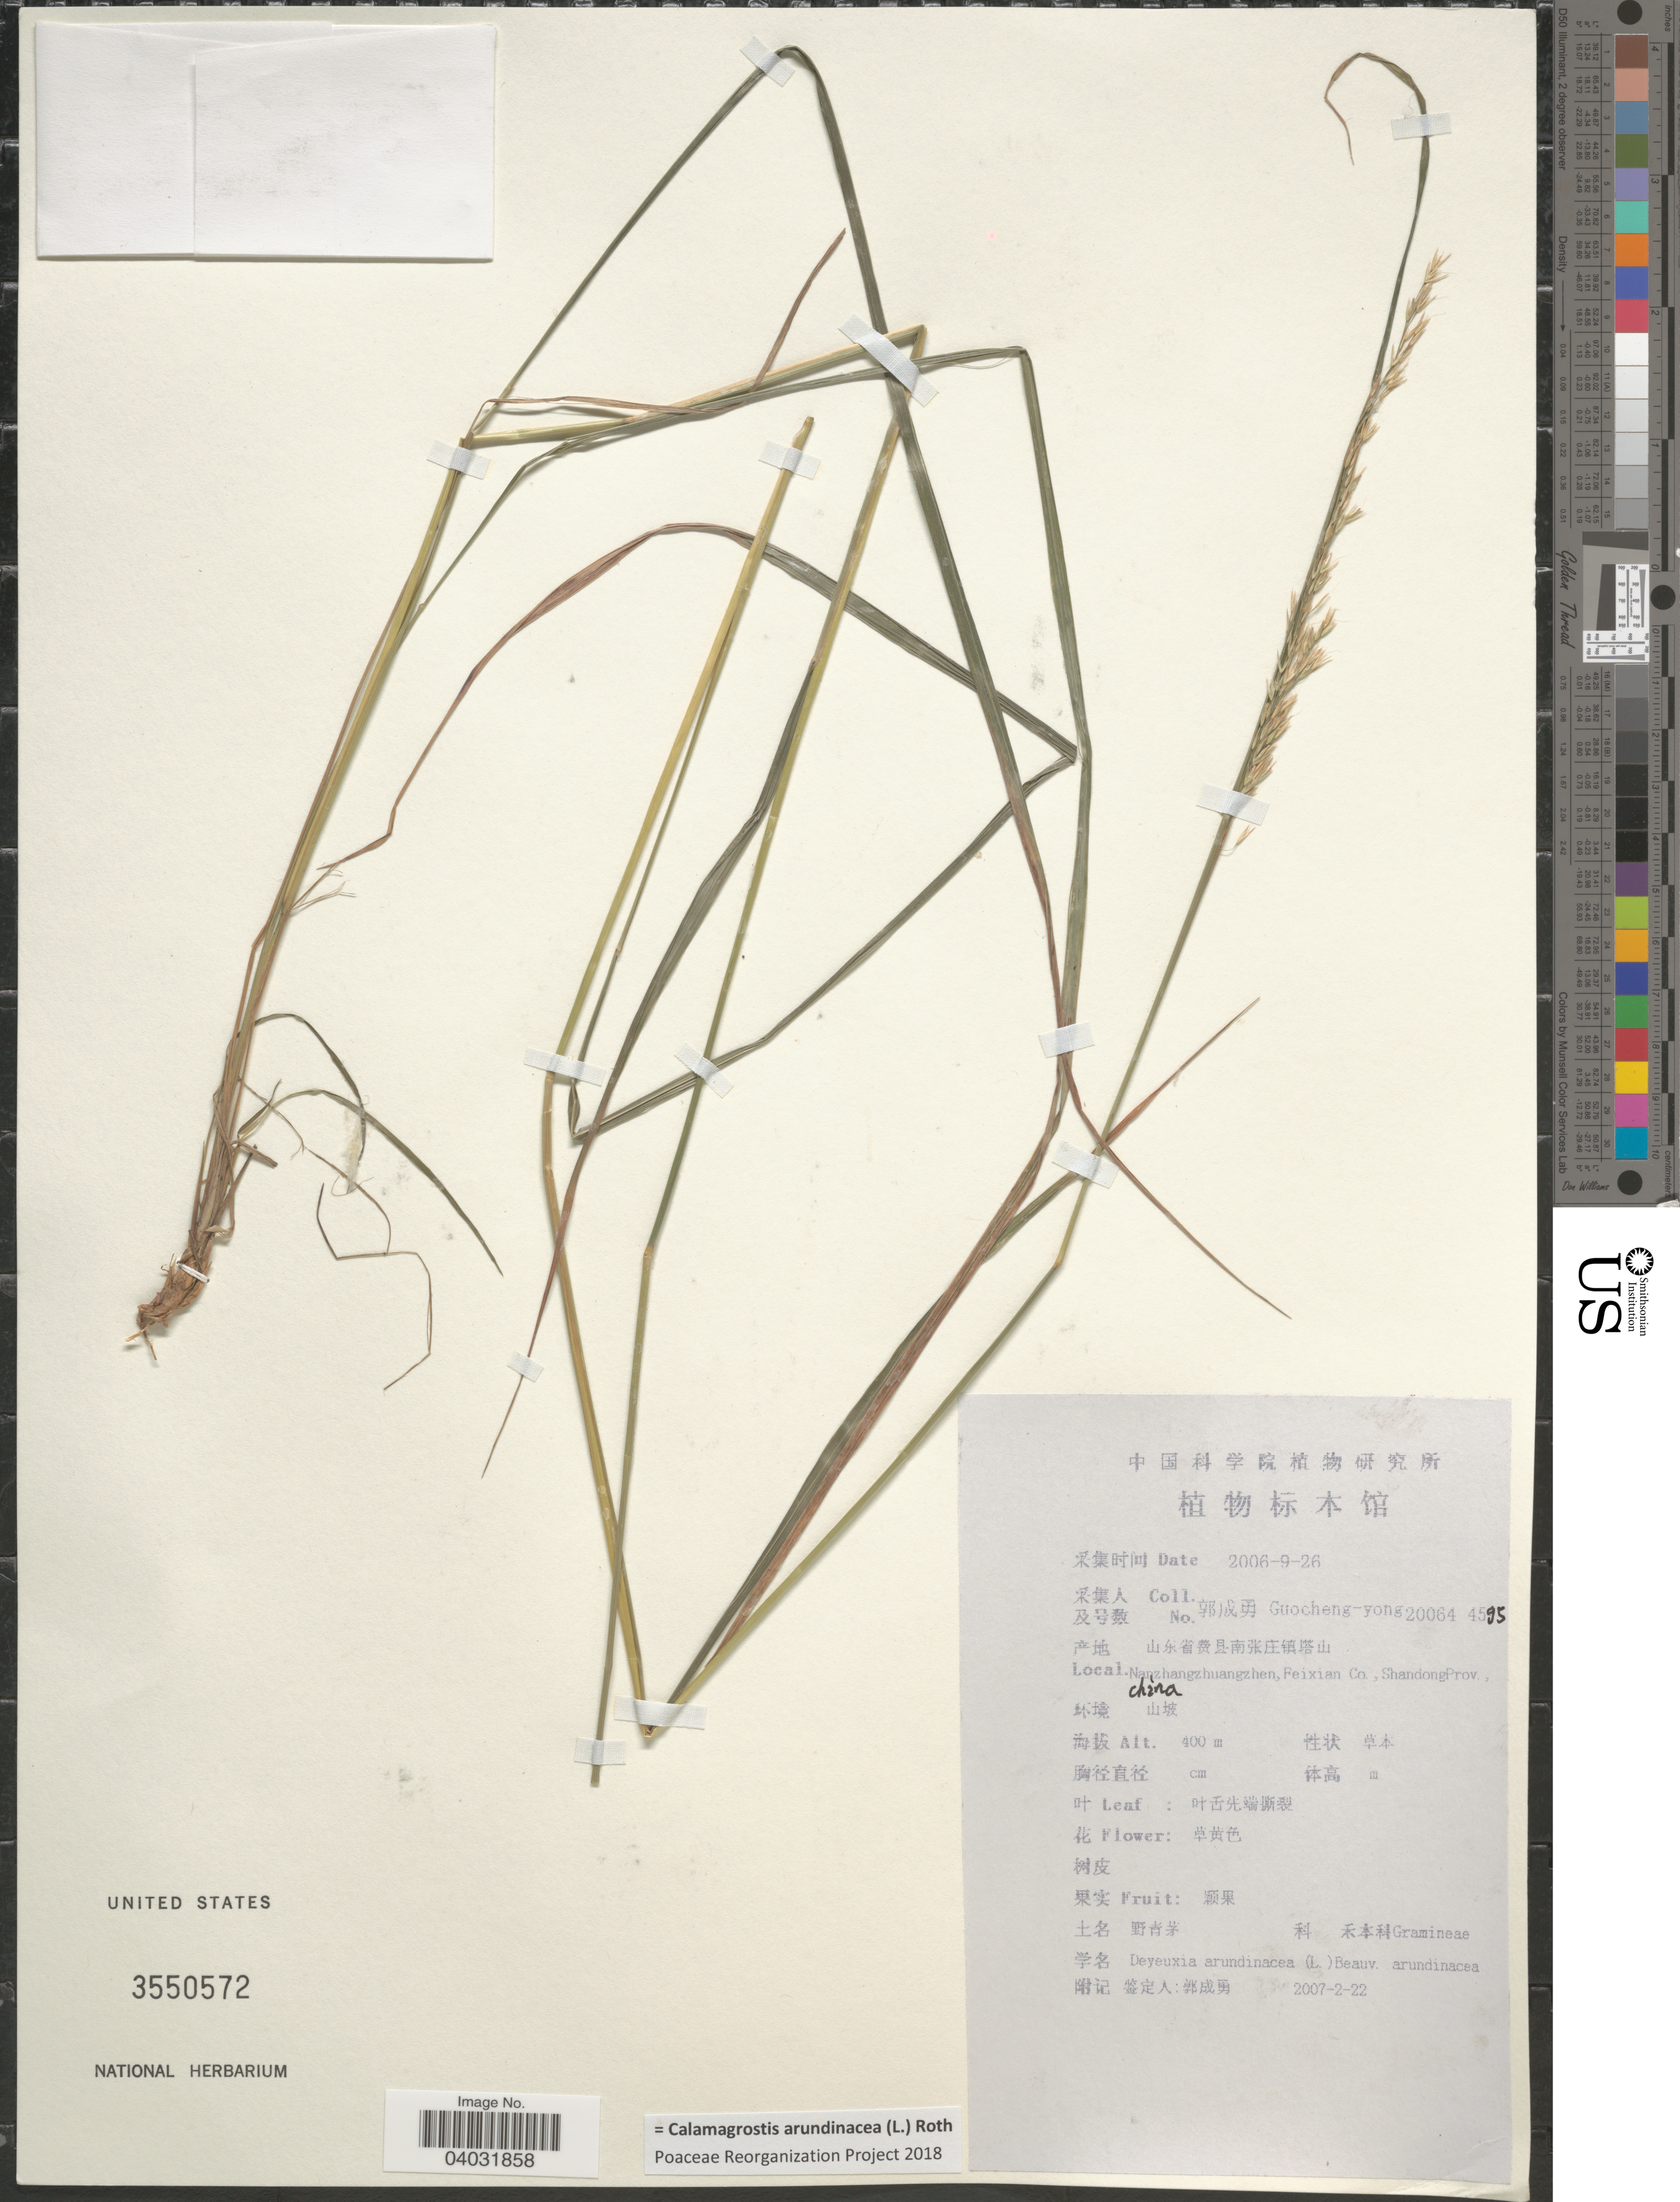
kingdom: Plantae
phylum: Tracheophyta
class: Liliopsida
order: Poales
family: Poaceae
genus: Calamagrostis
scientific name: Calamagrostis arundinacea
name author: (L.) Roth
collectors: Guo cheng-yong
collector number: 20064 4595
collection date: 2006-09-26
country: China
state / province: Shandong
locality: Nanzhangzhuangzhen, Feixian Co.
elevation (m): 400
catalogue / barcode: US 3550572